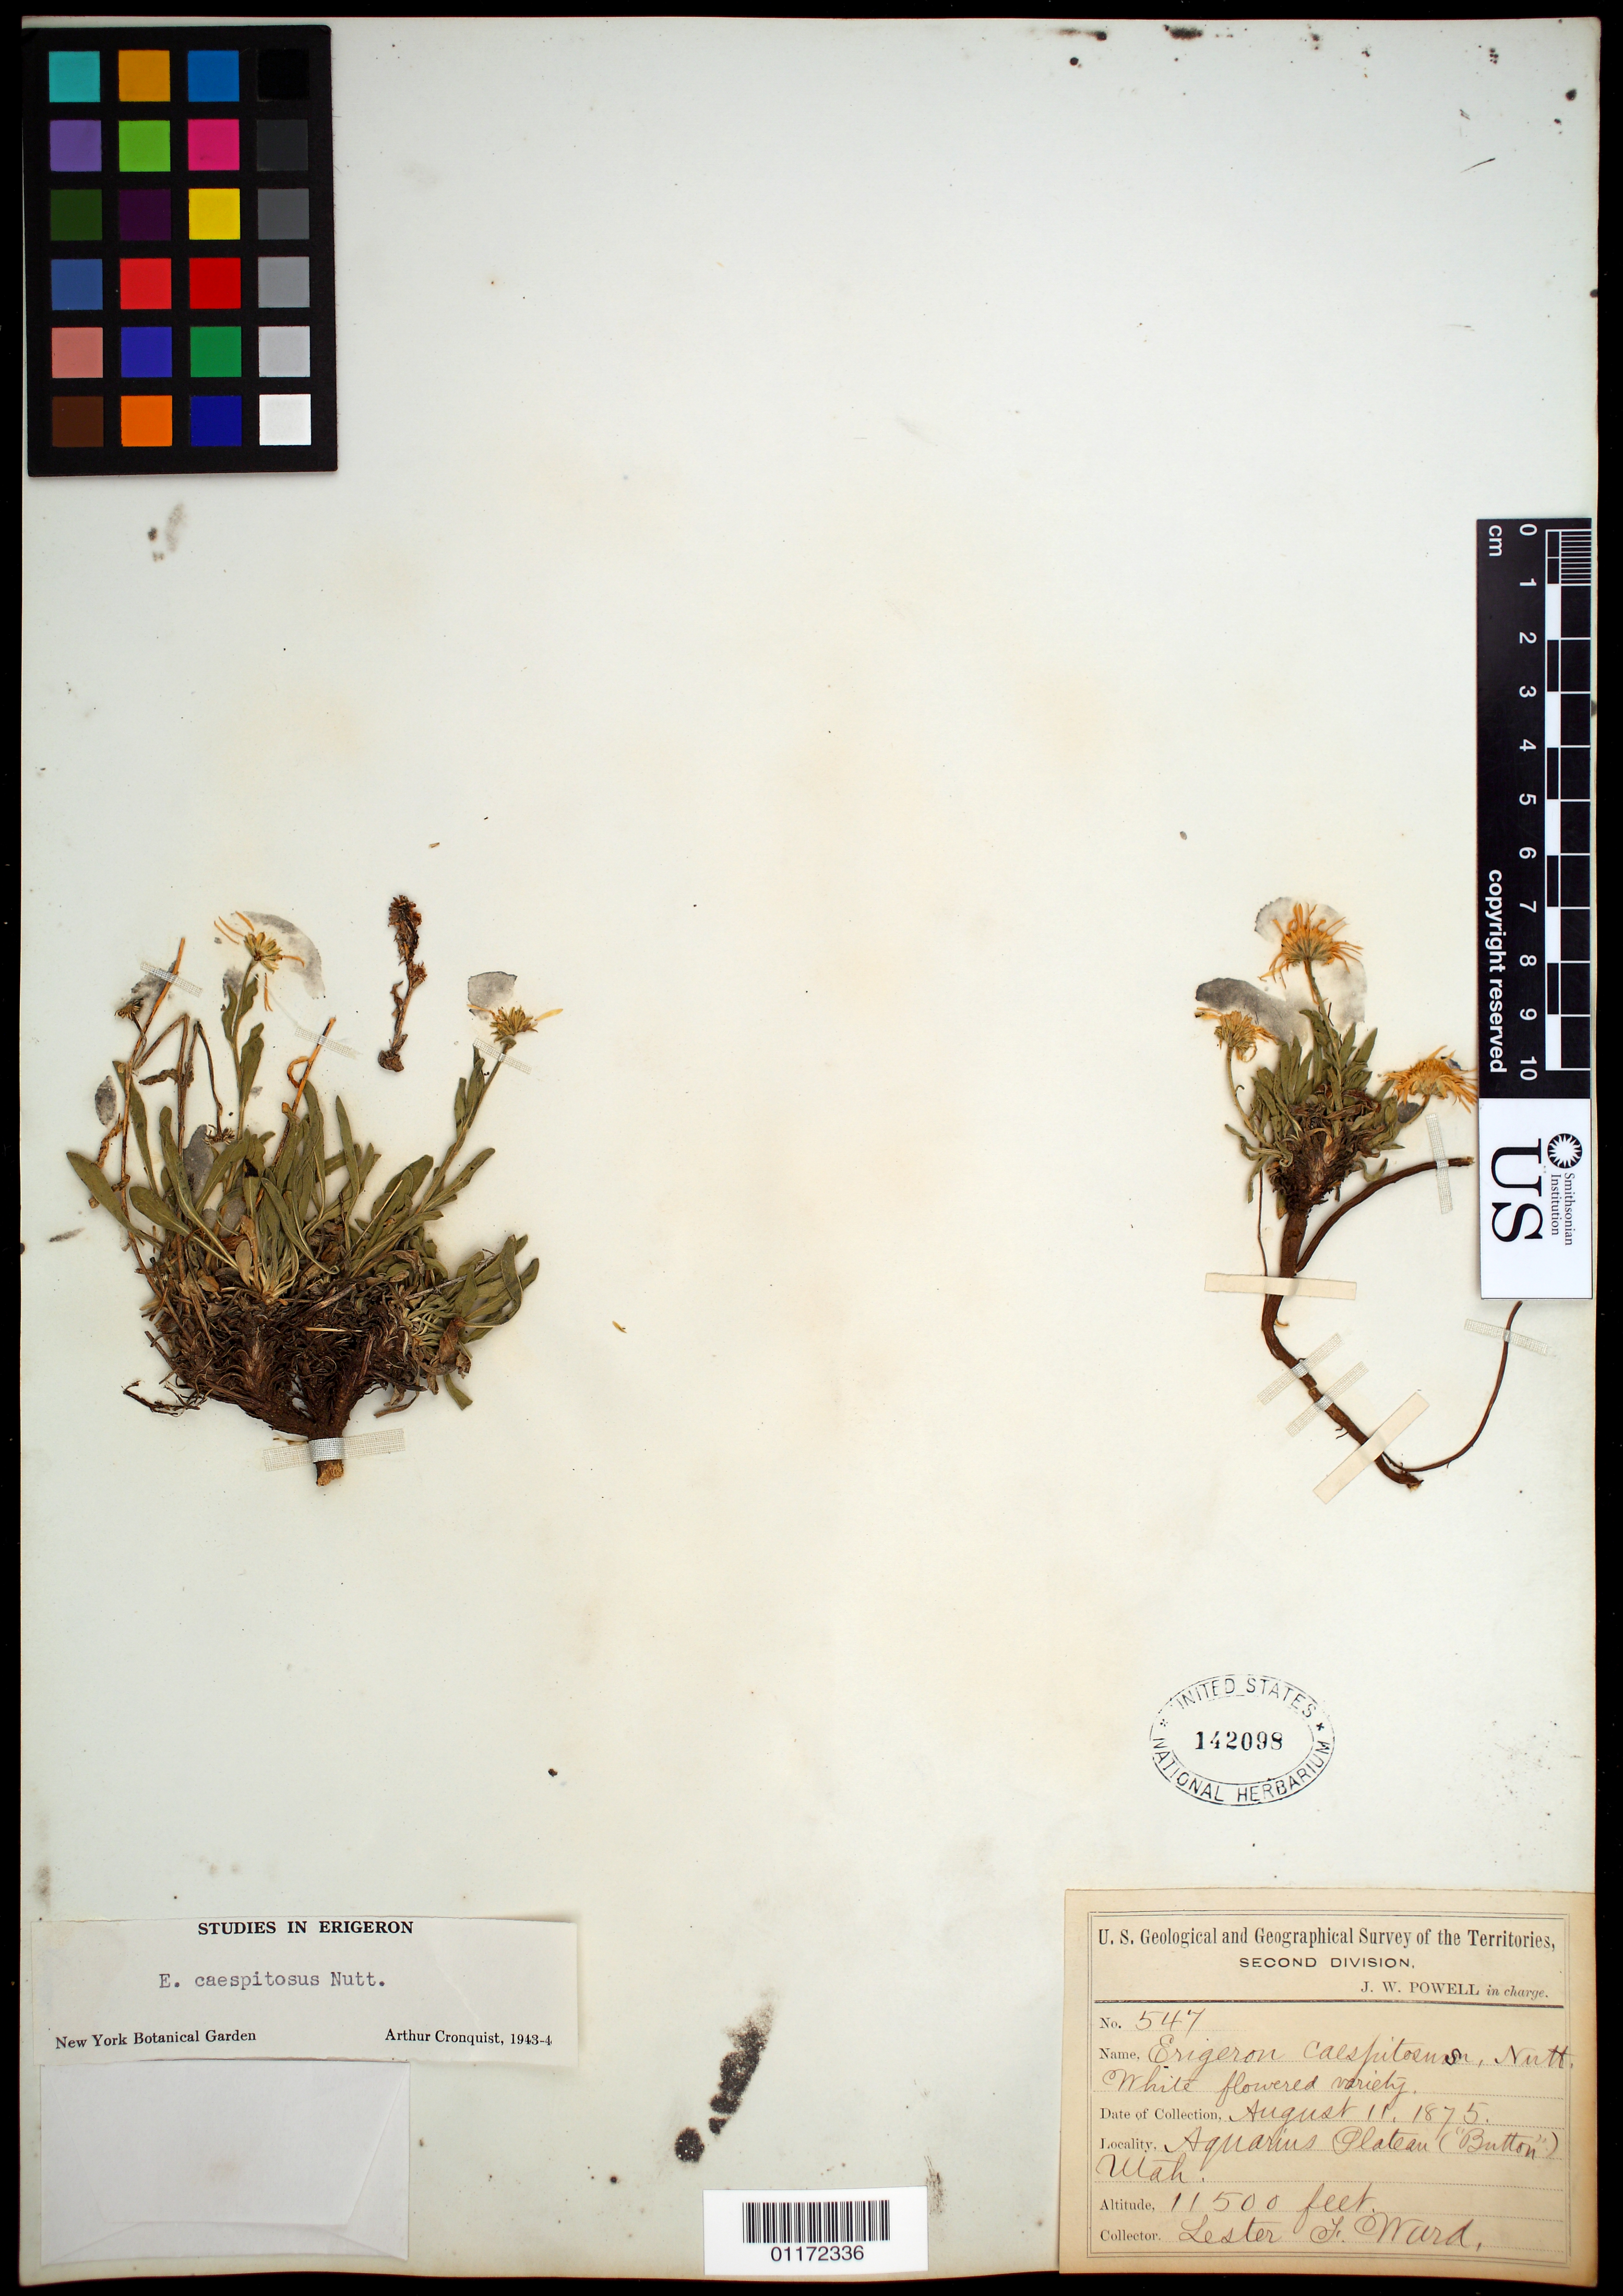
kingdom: Plantae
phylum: Tracheophyta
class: Magnoliopsida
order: Asterales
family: Asteraceae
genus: Erigeron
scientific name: Erigeron caespitosus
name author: Nutt.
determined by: Cronquist, A. J.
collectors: L. F. Ward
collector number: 547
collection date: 1875-08-11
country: United States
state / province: Utah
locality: On the "Button",Aquarius Plateau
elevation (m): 3505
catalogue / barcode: US 142098